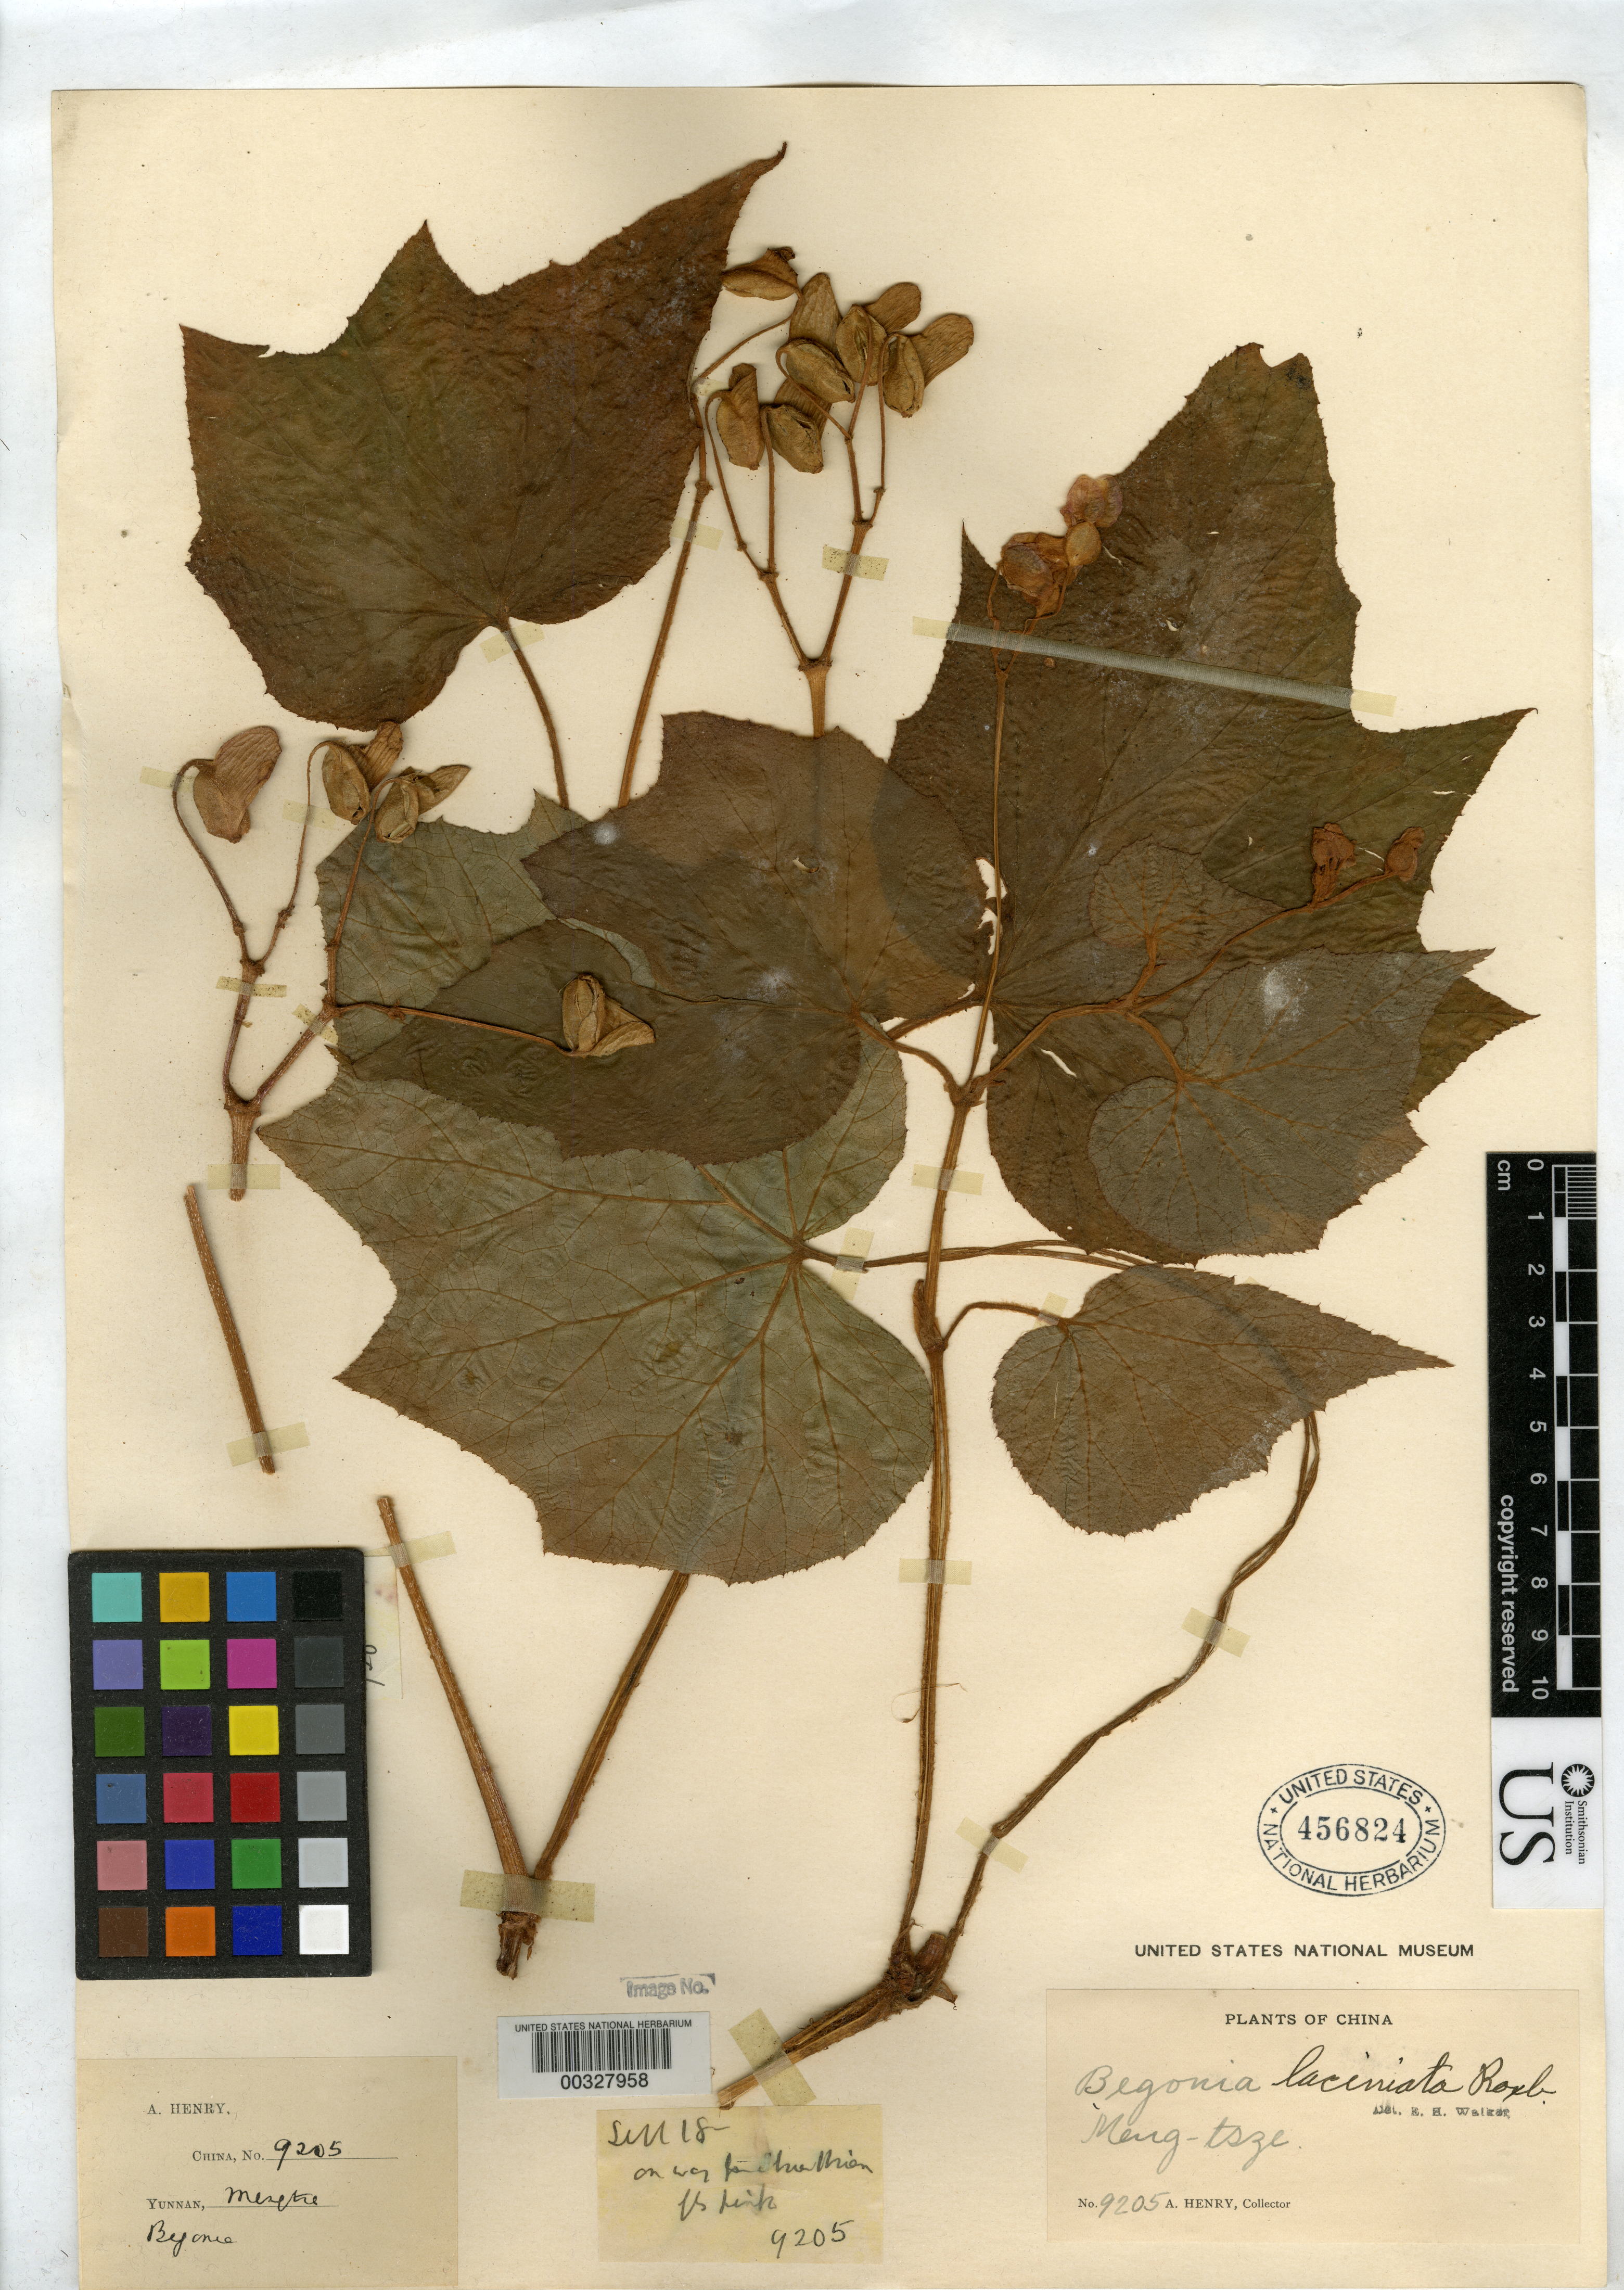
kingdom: Plantae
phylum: Tracheophyta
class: Magnoliopsida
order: Cucurbitales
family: Begoniaceae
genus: Begonia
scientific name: Begonia laciniata subsp. principalis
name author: Irmsch.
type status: Isosyntype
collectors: A. Henry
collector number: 9205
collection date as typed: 12 Oct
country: China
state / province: Yunnan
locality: Meng-tsze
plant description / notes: Unclear whether this name should be regarded as a new taxon or as a nom. nov. for Begonia edulis var. henryi Lévl. (cited in synonymy).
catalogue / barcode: US 456824